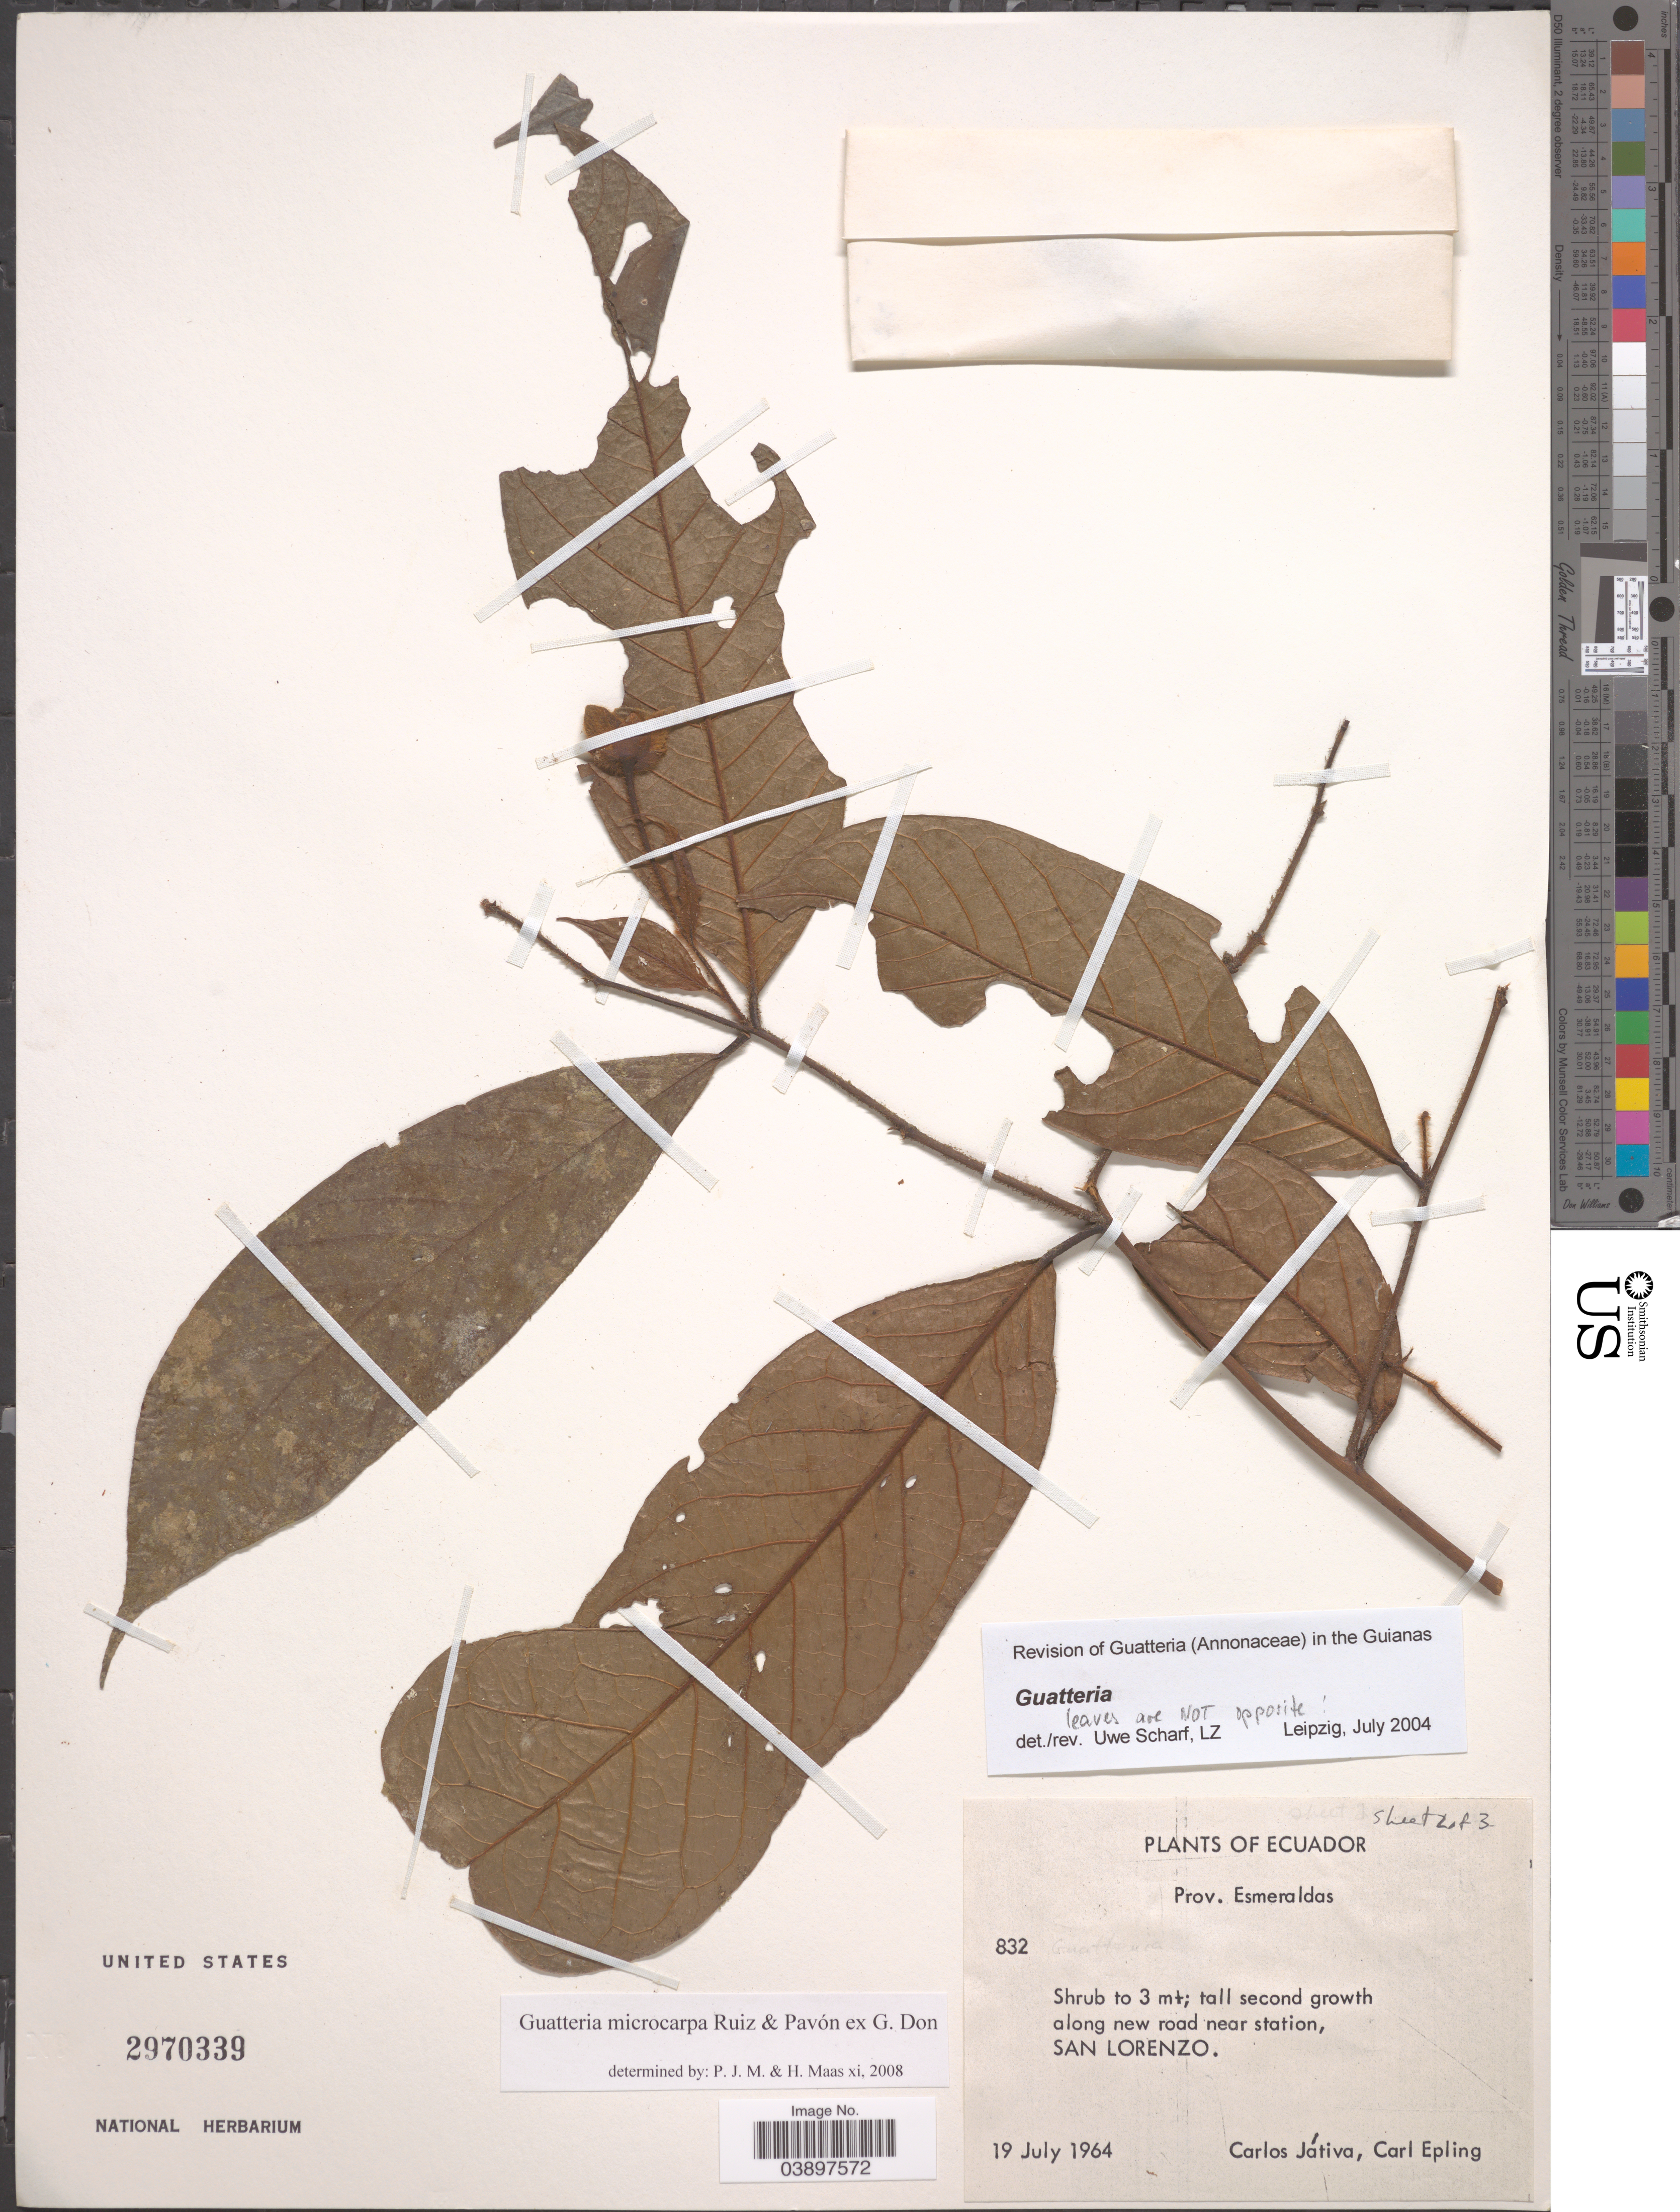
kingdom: Plantae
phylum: Tracheophyta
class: Magnoliopsida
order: Magnoliales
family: Annonaceae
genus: Guatteria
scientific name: Guatteria microcarpa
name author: Ruiz & Pav. ex E.A. López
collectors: C. D. Játiva & C. C. Epling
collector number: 832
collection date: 1964-07-19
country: Ecuador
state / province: Esmeraldas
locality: Along new road near station, San Lorenzo.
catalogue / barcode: US 2970339